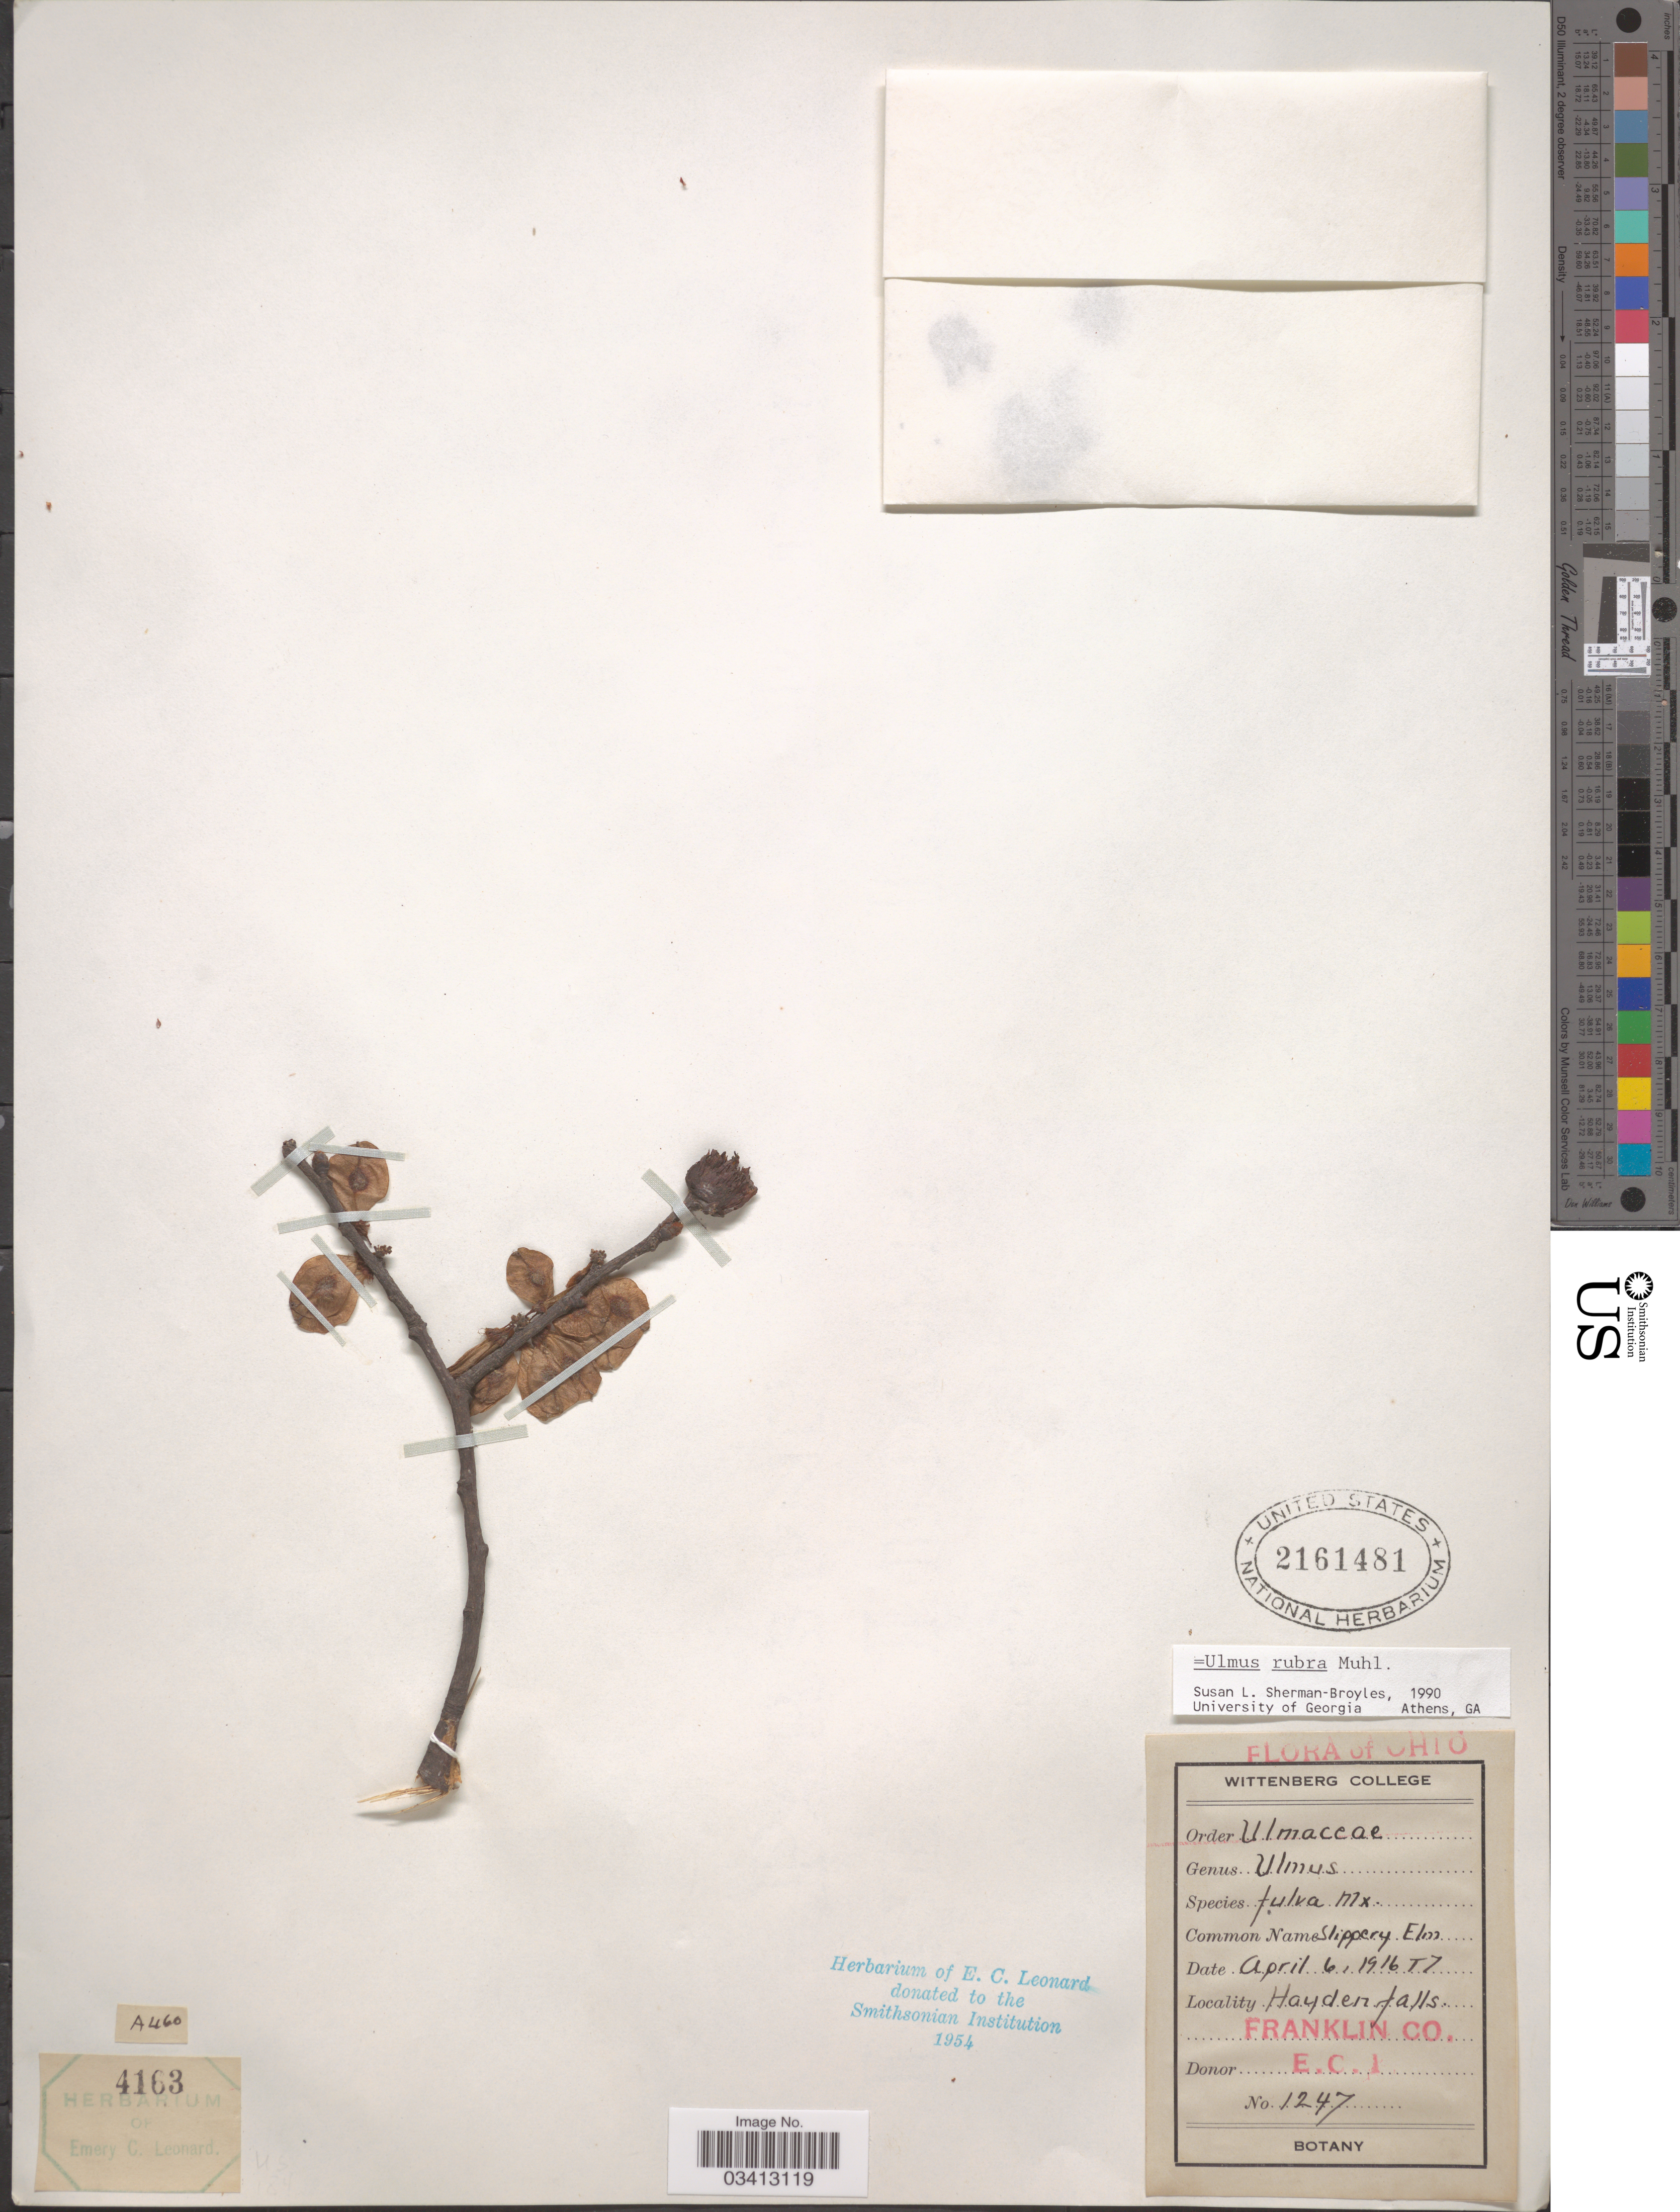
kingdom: Plantae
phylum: Tracheophyta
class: Magnoliopsida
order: Rosales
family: Ulmaceae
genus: Ulmus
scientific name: Ulmus rubra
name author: Muhl.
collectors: E. C. Leonard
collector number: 1247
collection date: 1916-04-06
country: United States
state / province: Ohio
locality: Hayden falls. Franklin Co.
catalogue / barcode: US 2161481